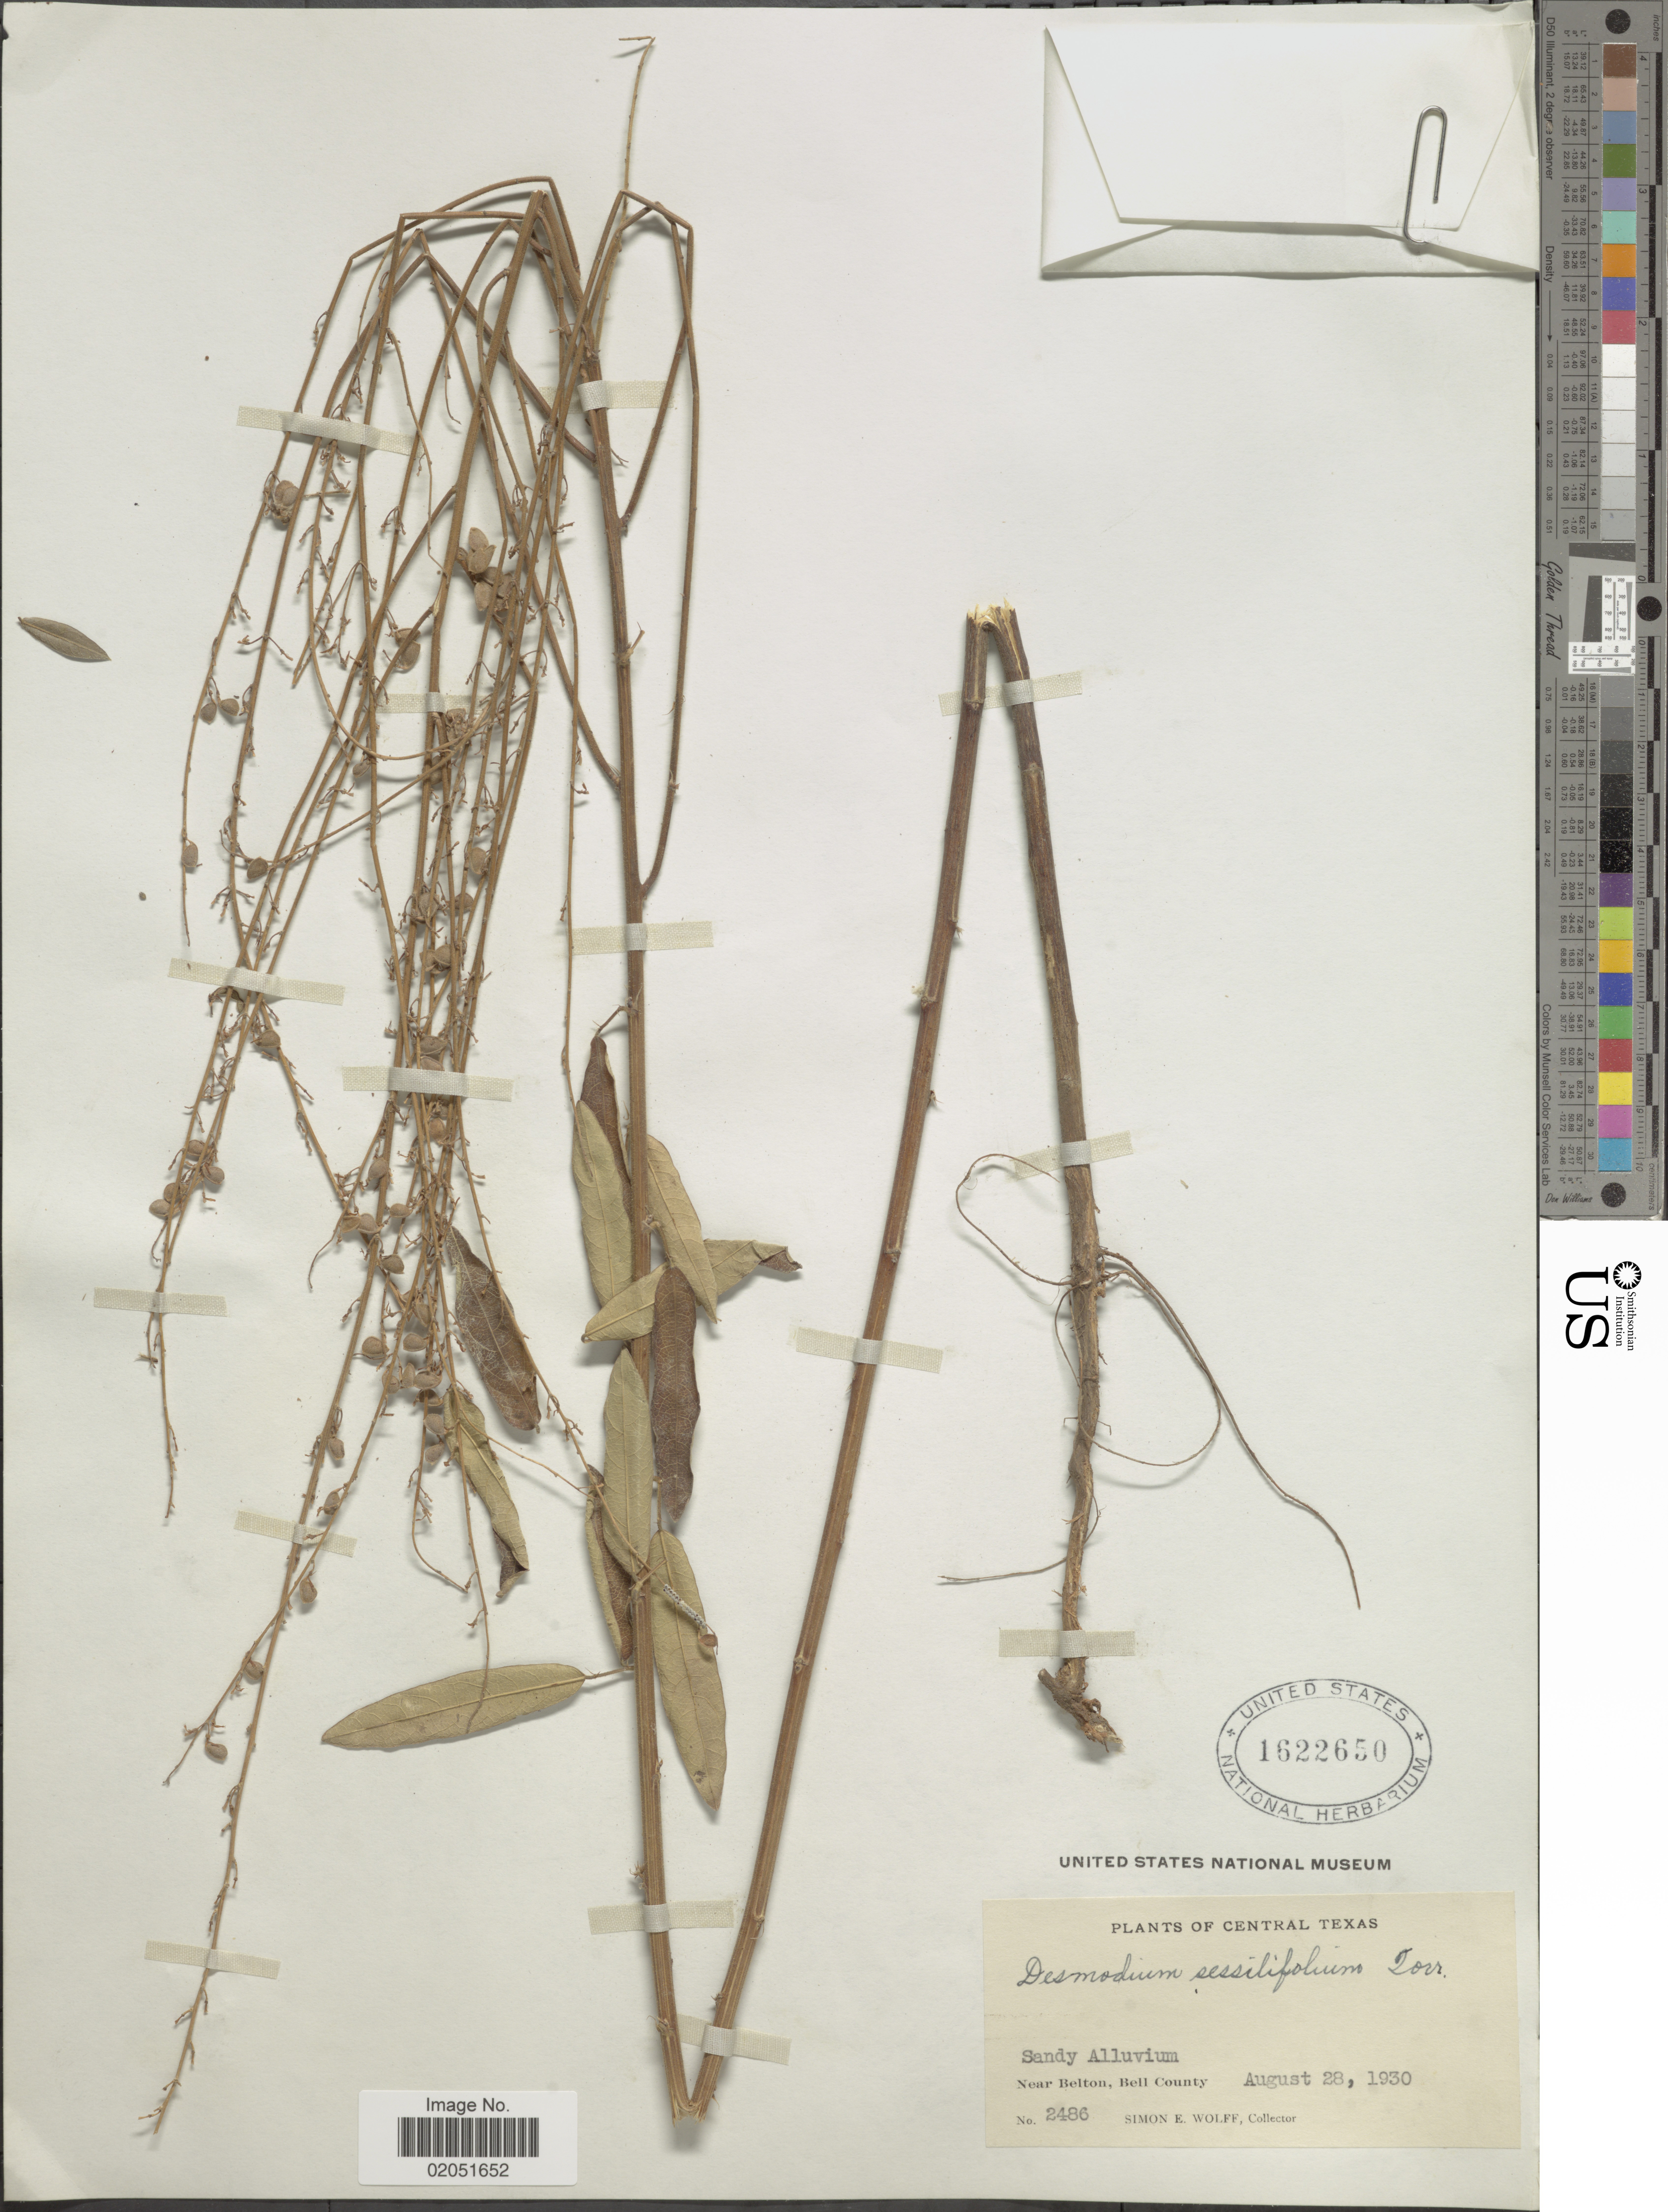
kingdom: Plantae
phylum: Tracheophyta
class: Magnoliopsida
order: Fabales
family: Fabaceae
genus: Desmodium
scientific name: Desmodium sessilifolium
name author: Torr. & A. Gray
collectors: S. E. Wolff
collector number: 2486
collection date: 1930-08-28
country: United States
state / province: Texas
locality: Central Texas, Near Belton, Bell County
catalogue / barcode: US 1622650